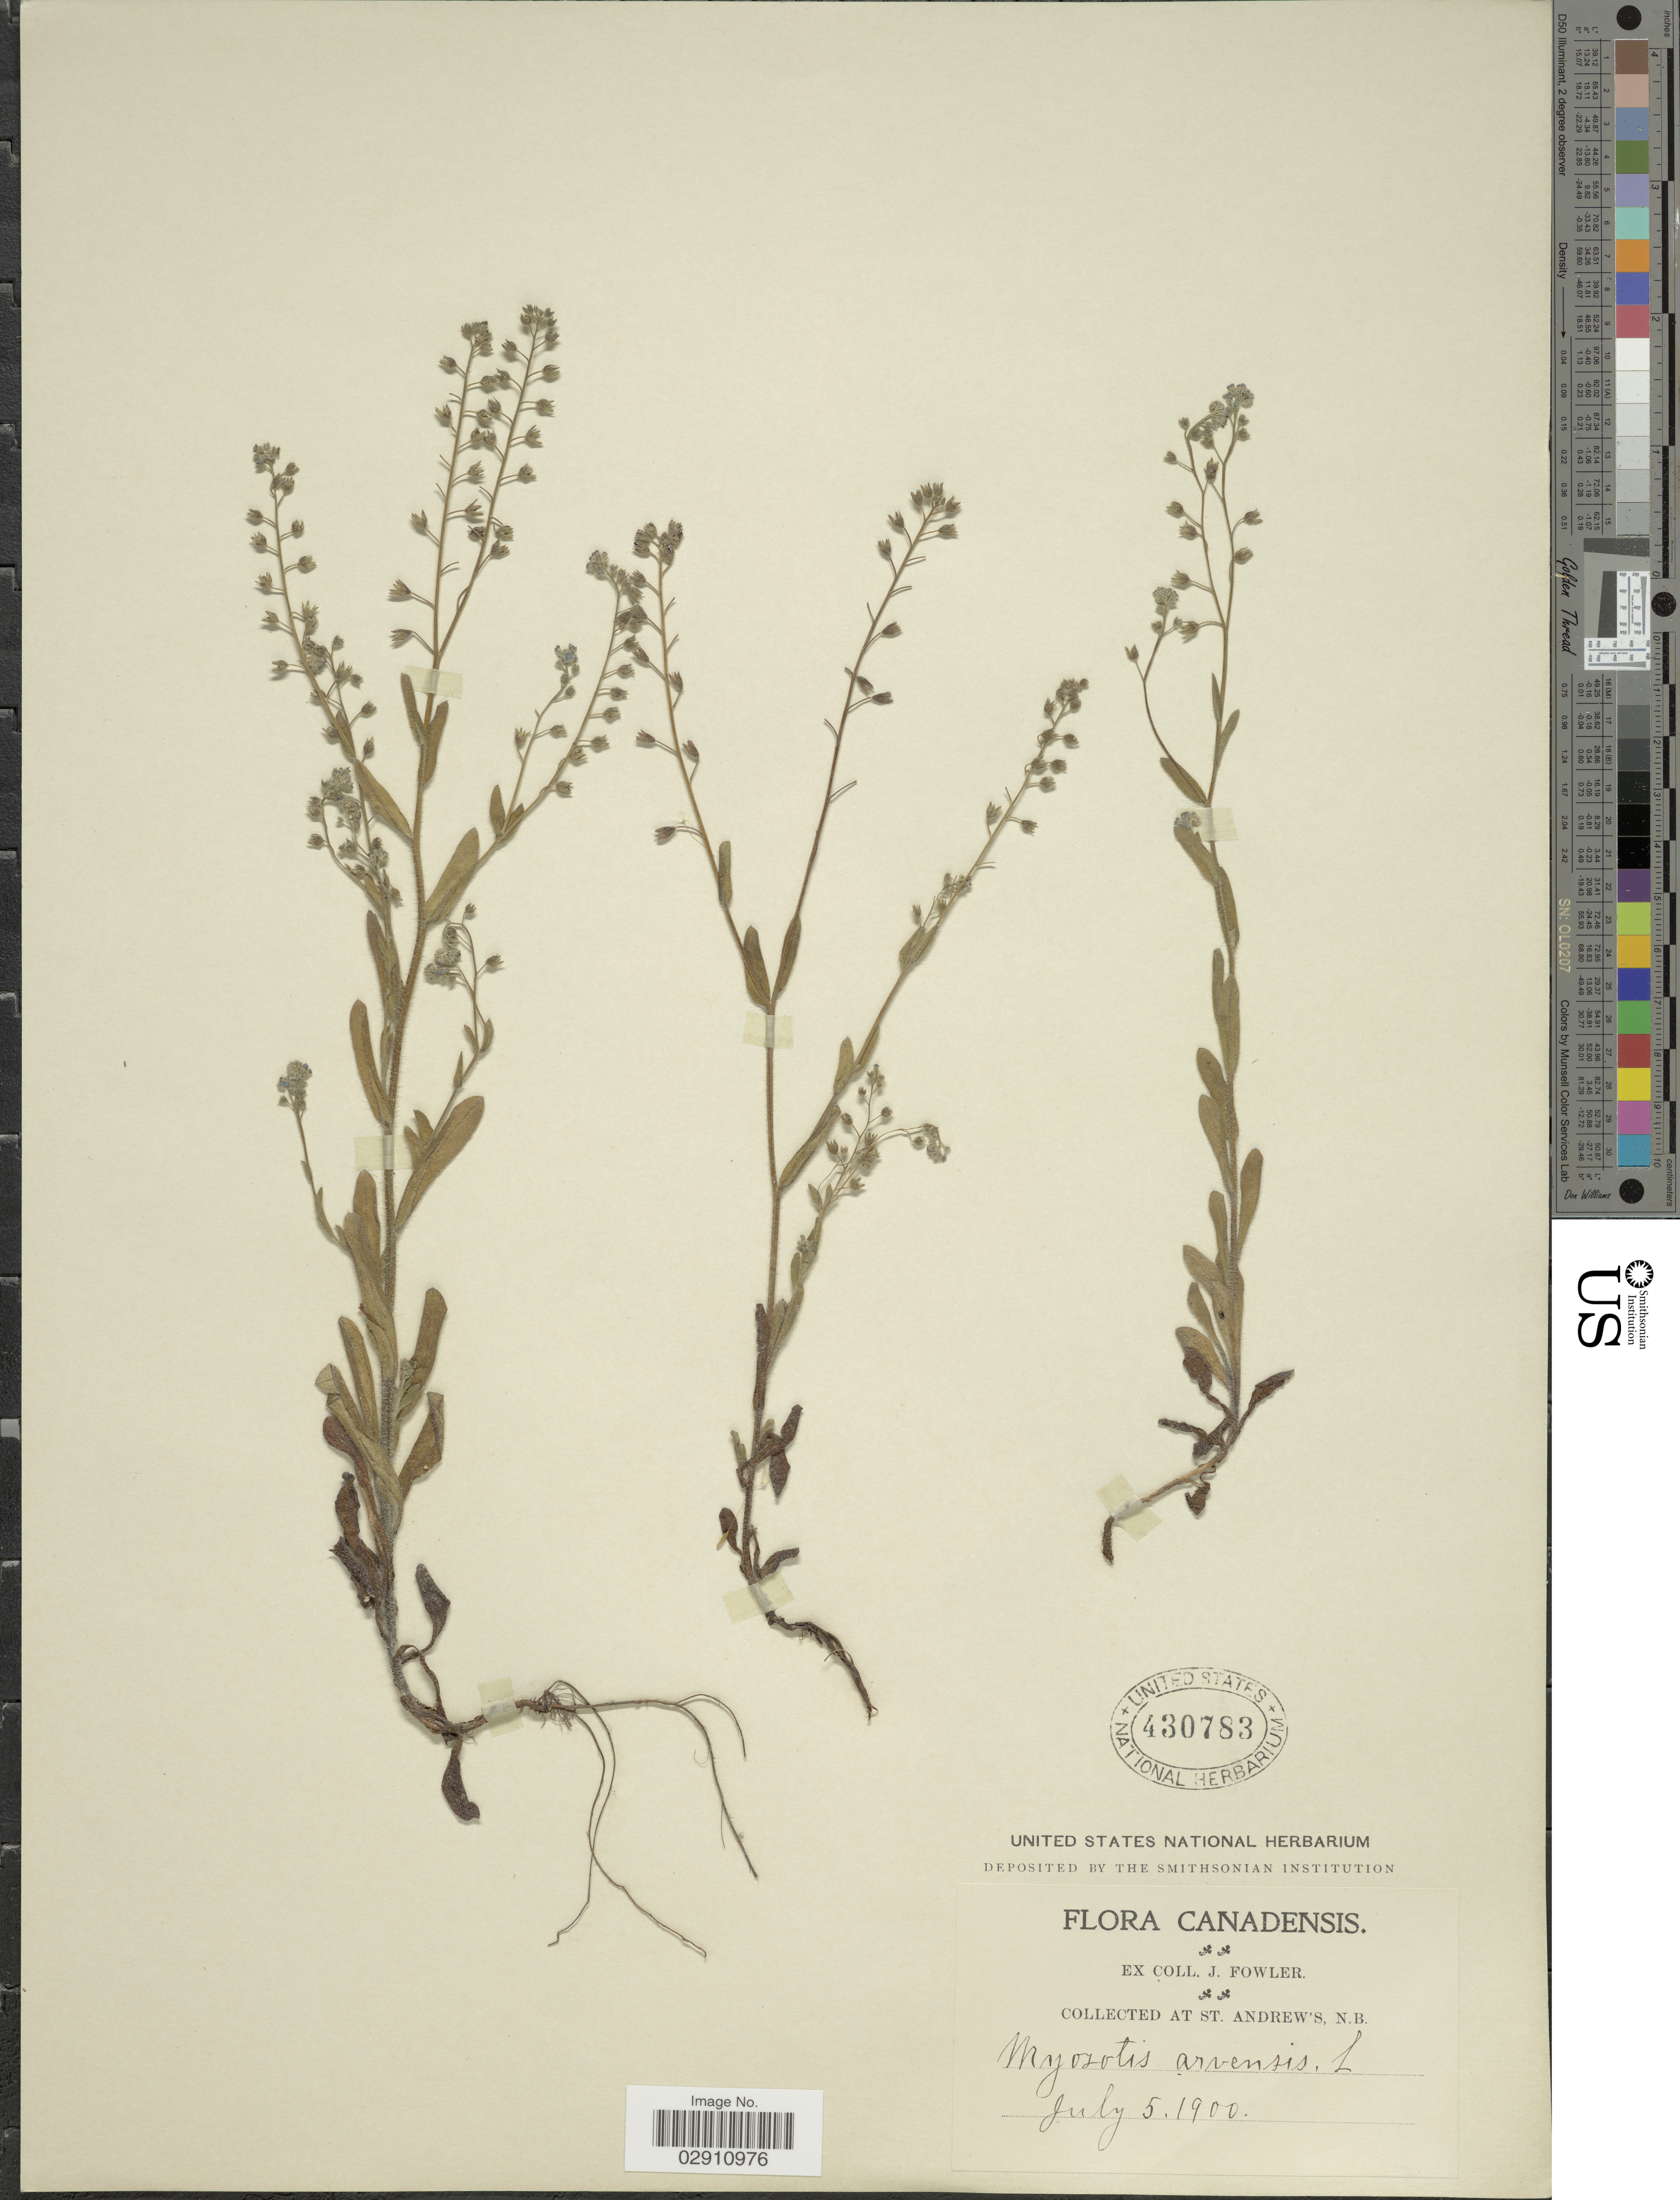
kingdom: Plantae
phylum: Tracheophyta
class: Magnoliopsida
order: Boraginales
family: Boraginaceae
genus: Myosotis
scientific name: Myosotis arvensis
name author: (L.) Hill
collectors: J. Fowler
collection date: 1900-07-05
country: Canada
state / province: New Brunswick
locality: St. Andrew's, N.B.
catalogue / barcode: US 430783